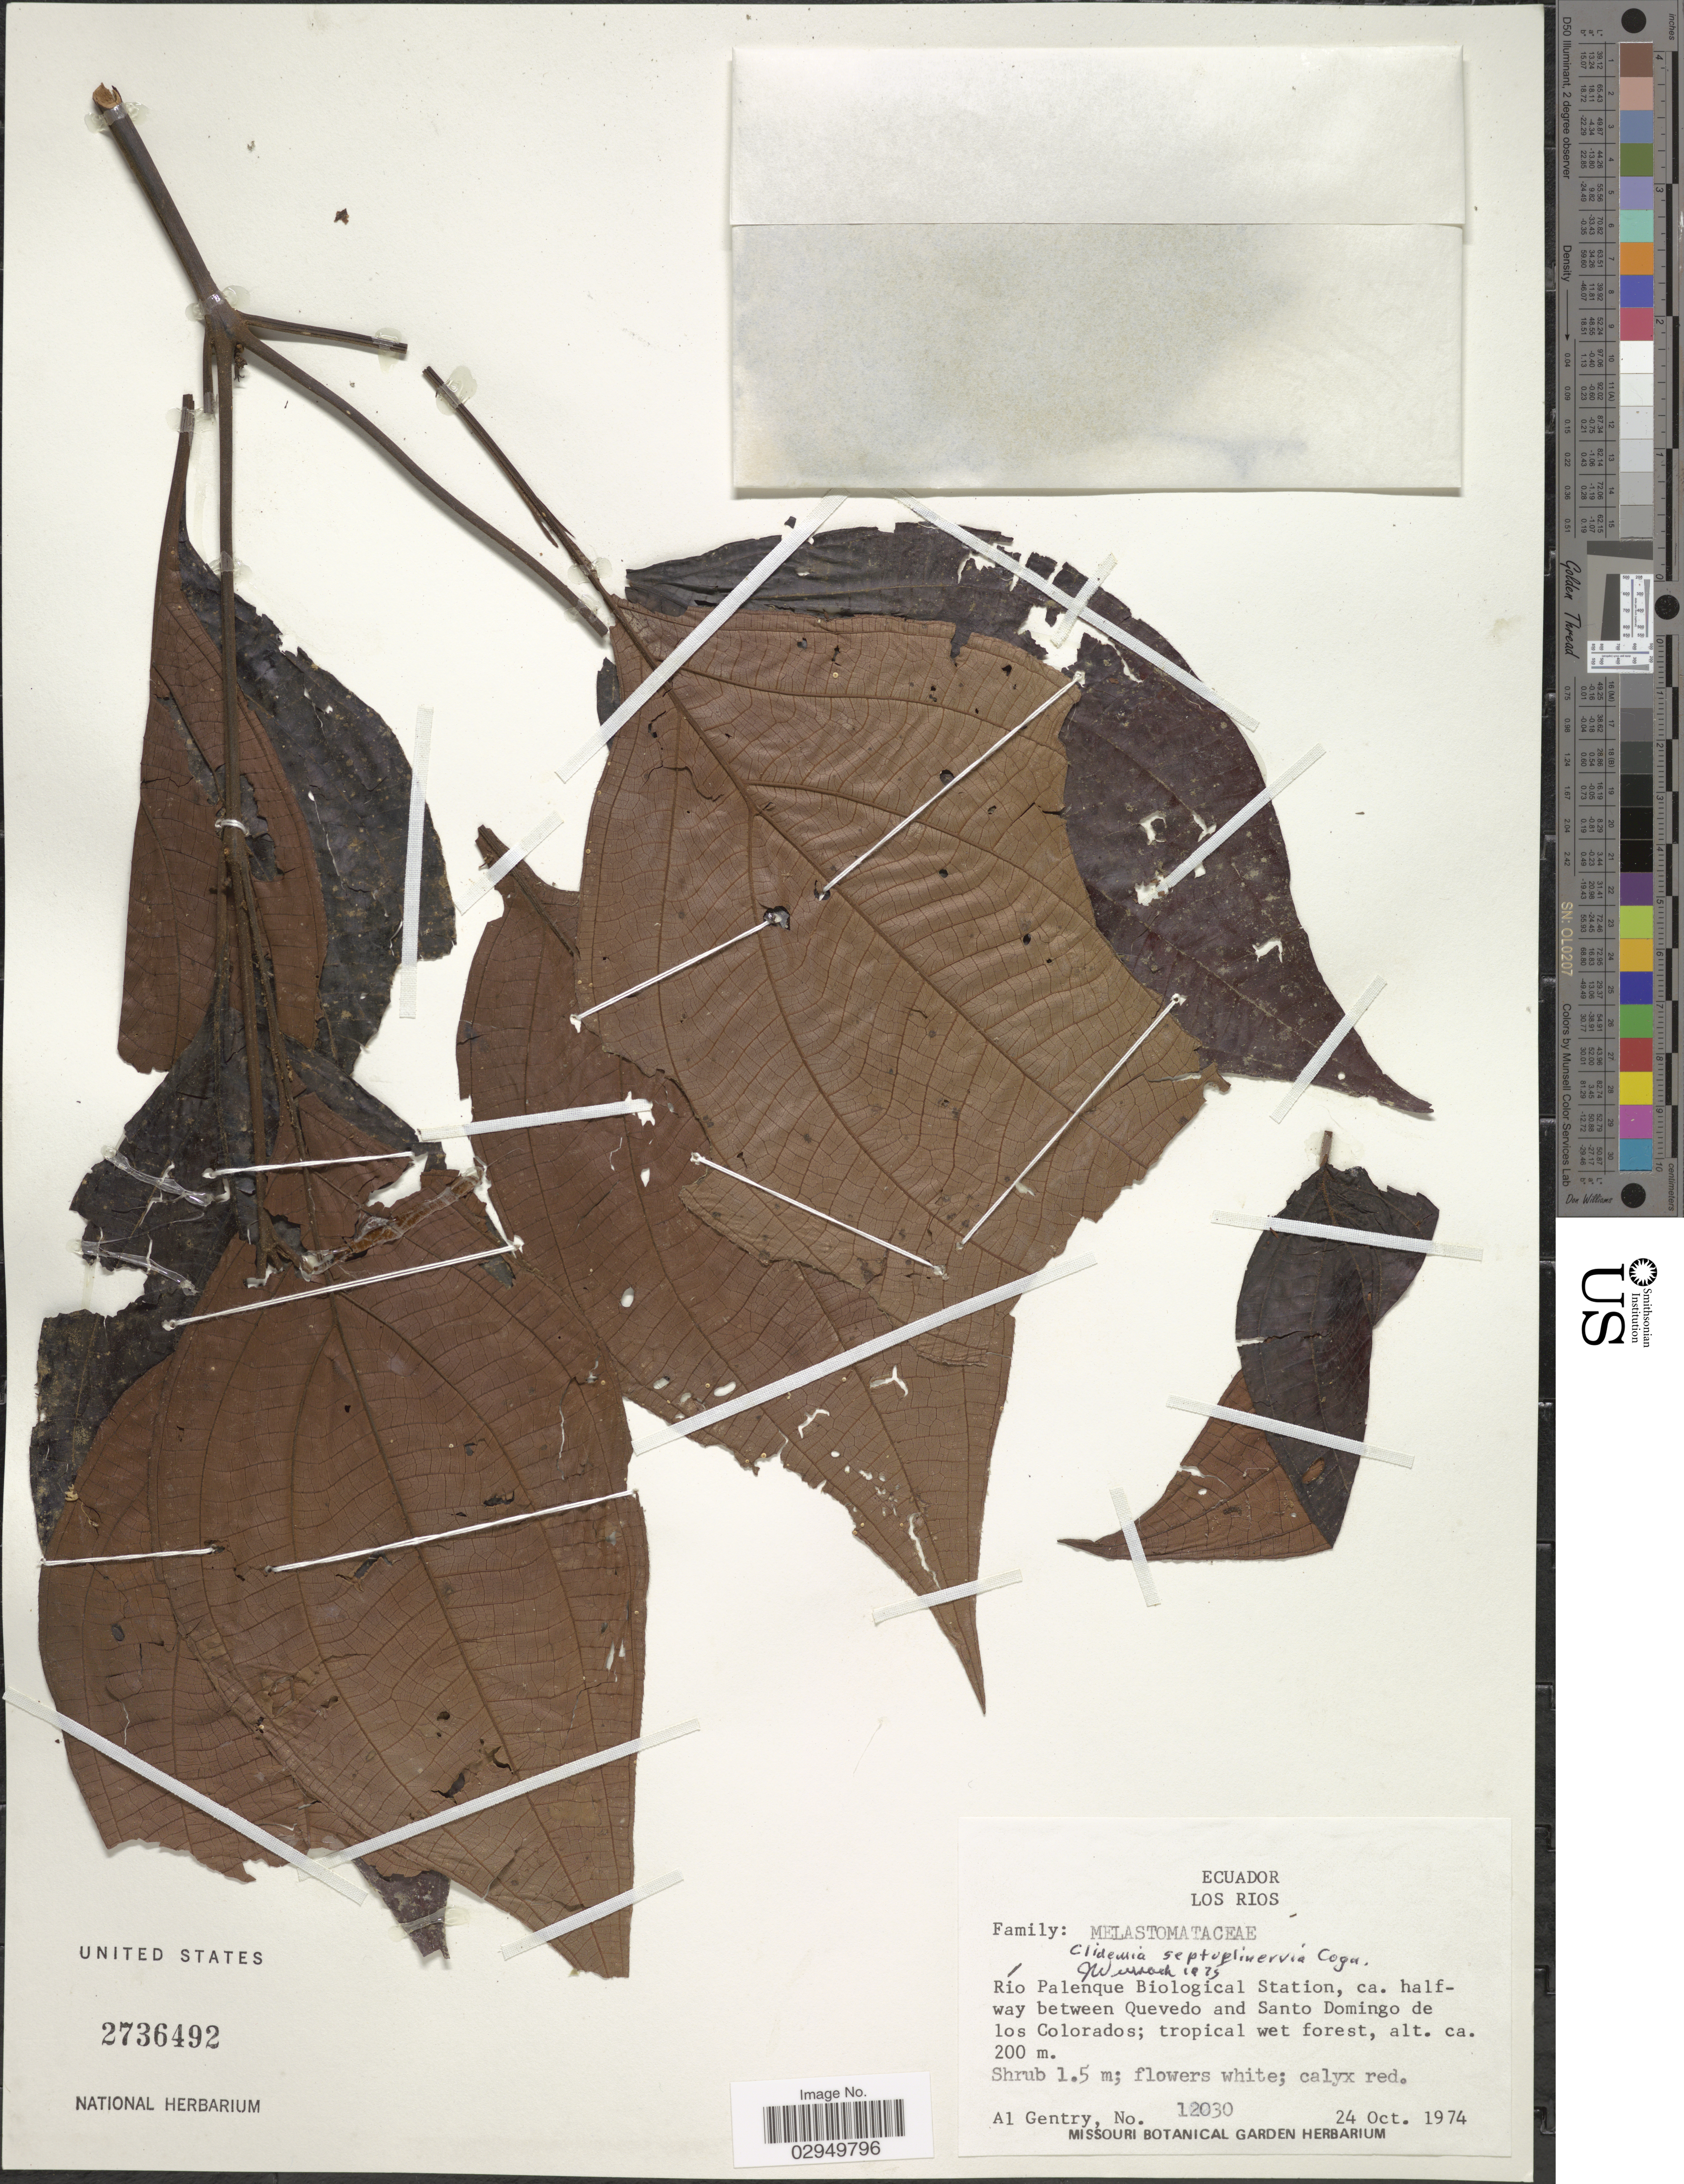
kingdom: Plantae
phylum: Tracheophyta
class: Magnoliopsida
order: Myrtales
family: Melastomataceae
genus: Clidemia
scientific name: Clidemia septuplinervia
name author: Cogn.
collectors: A. H. Gentry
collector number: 12030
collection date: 1974-10-24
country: Ecuador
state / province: Los Ríos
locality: Río Palenque Biological Station, ca. halfway between Quevedo and Santo Domingo de los Colorados.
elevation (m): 200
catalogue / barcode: US 2736492